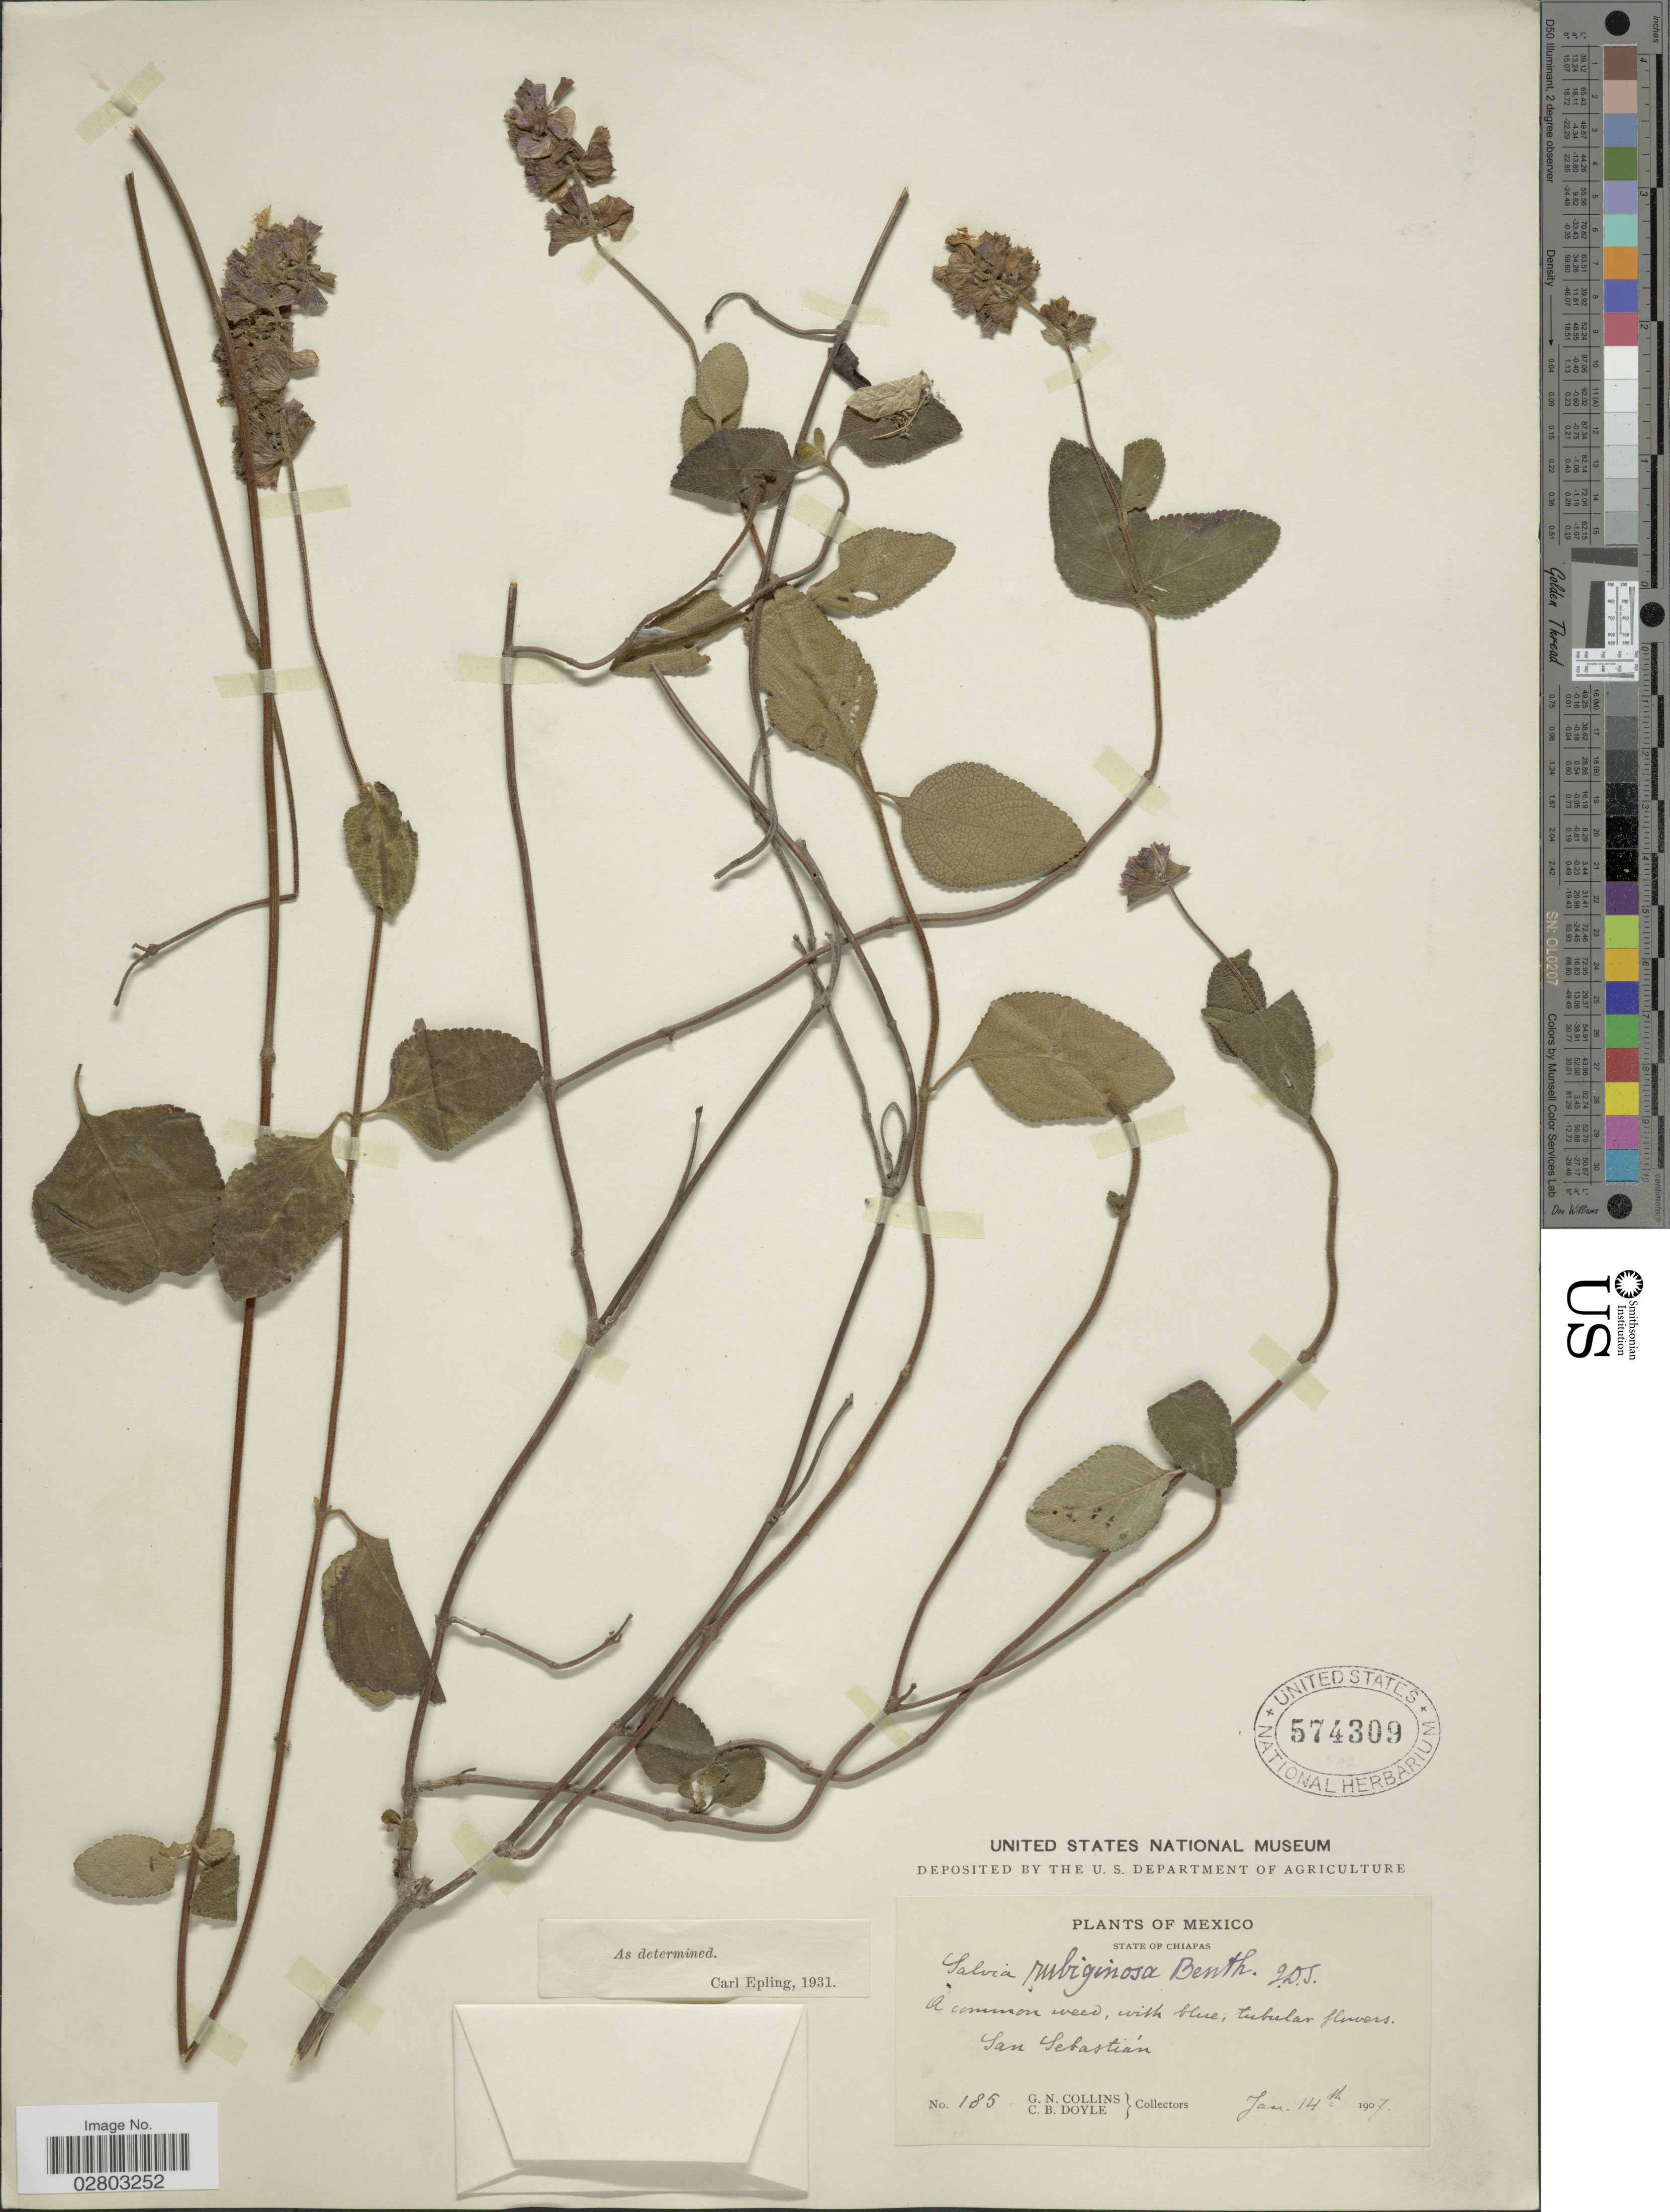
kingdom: Plantae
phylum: Tracheophyta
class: Magnoliopsida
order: Lamiales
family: Lamiaceae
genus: Salvia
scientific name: Salvia rubiginosa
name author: Benth.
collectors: G. Collins & C. Doyle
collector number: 185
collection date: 1907-01-14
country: Mexico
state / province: Chiapas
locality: San Sebastián.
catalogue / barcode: US 574309